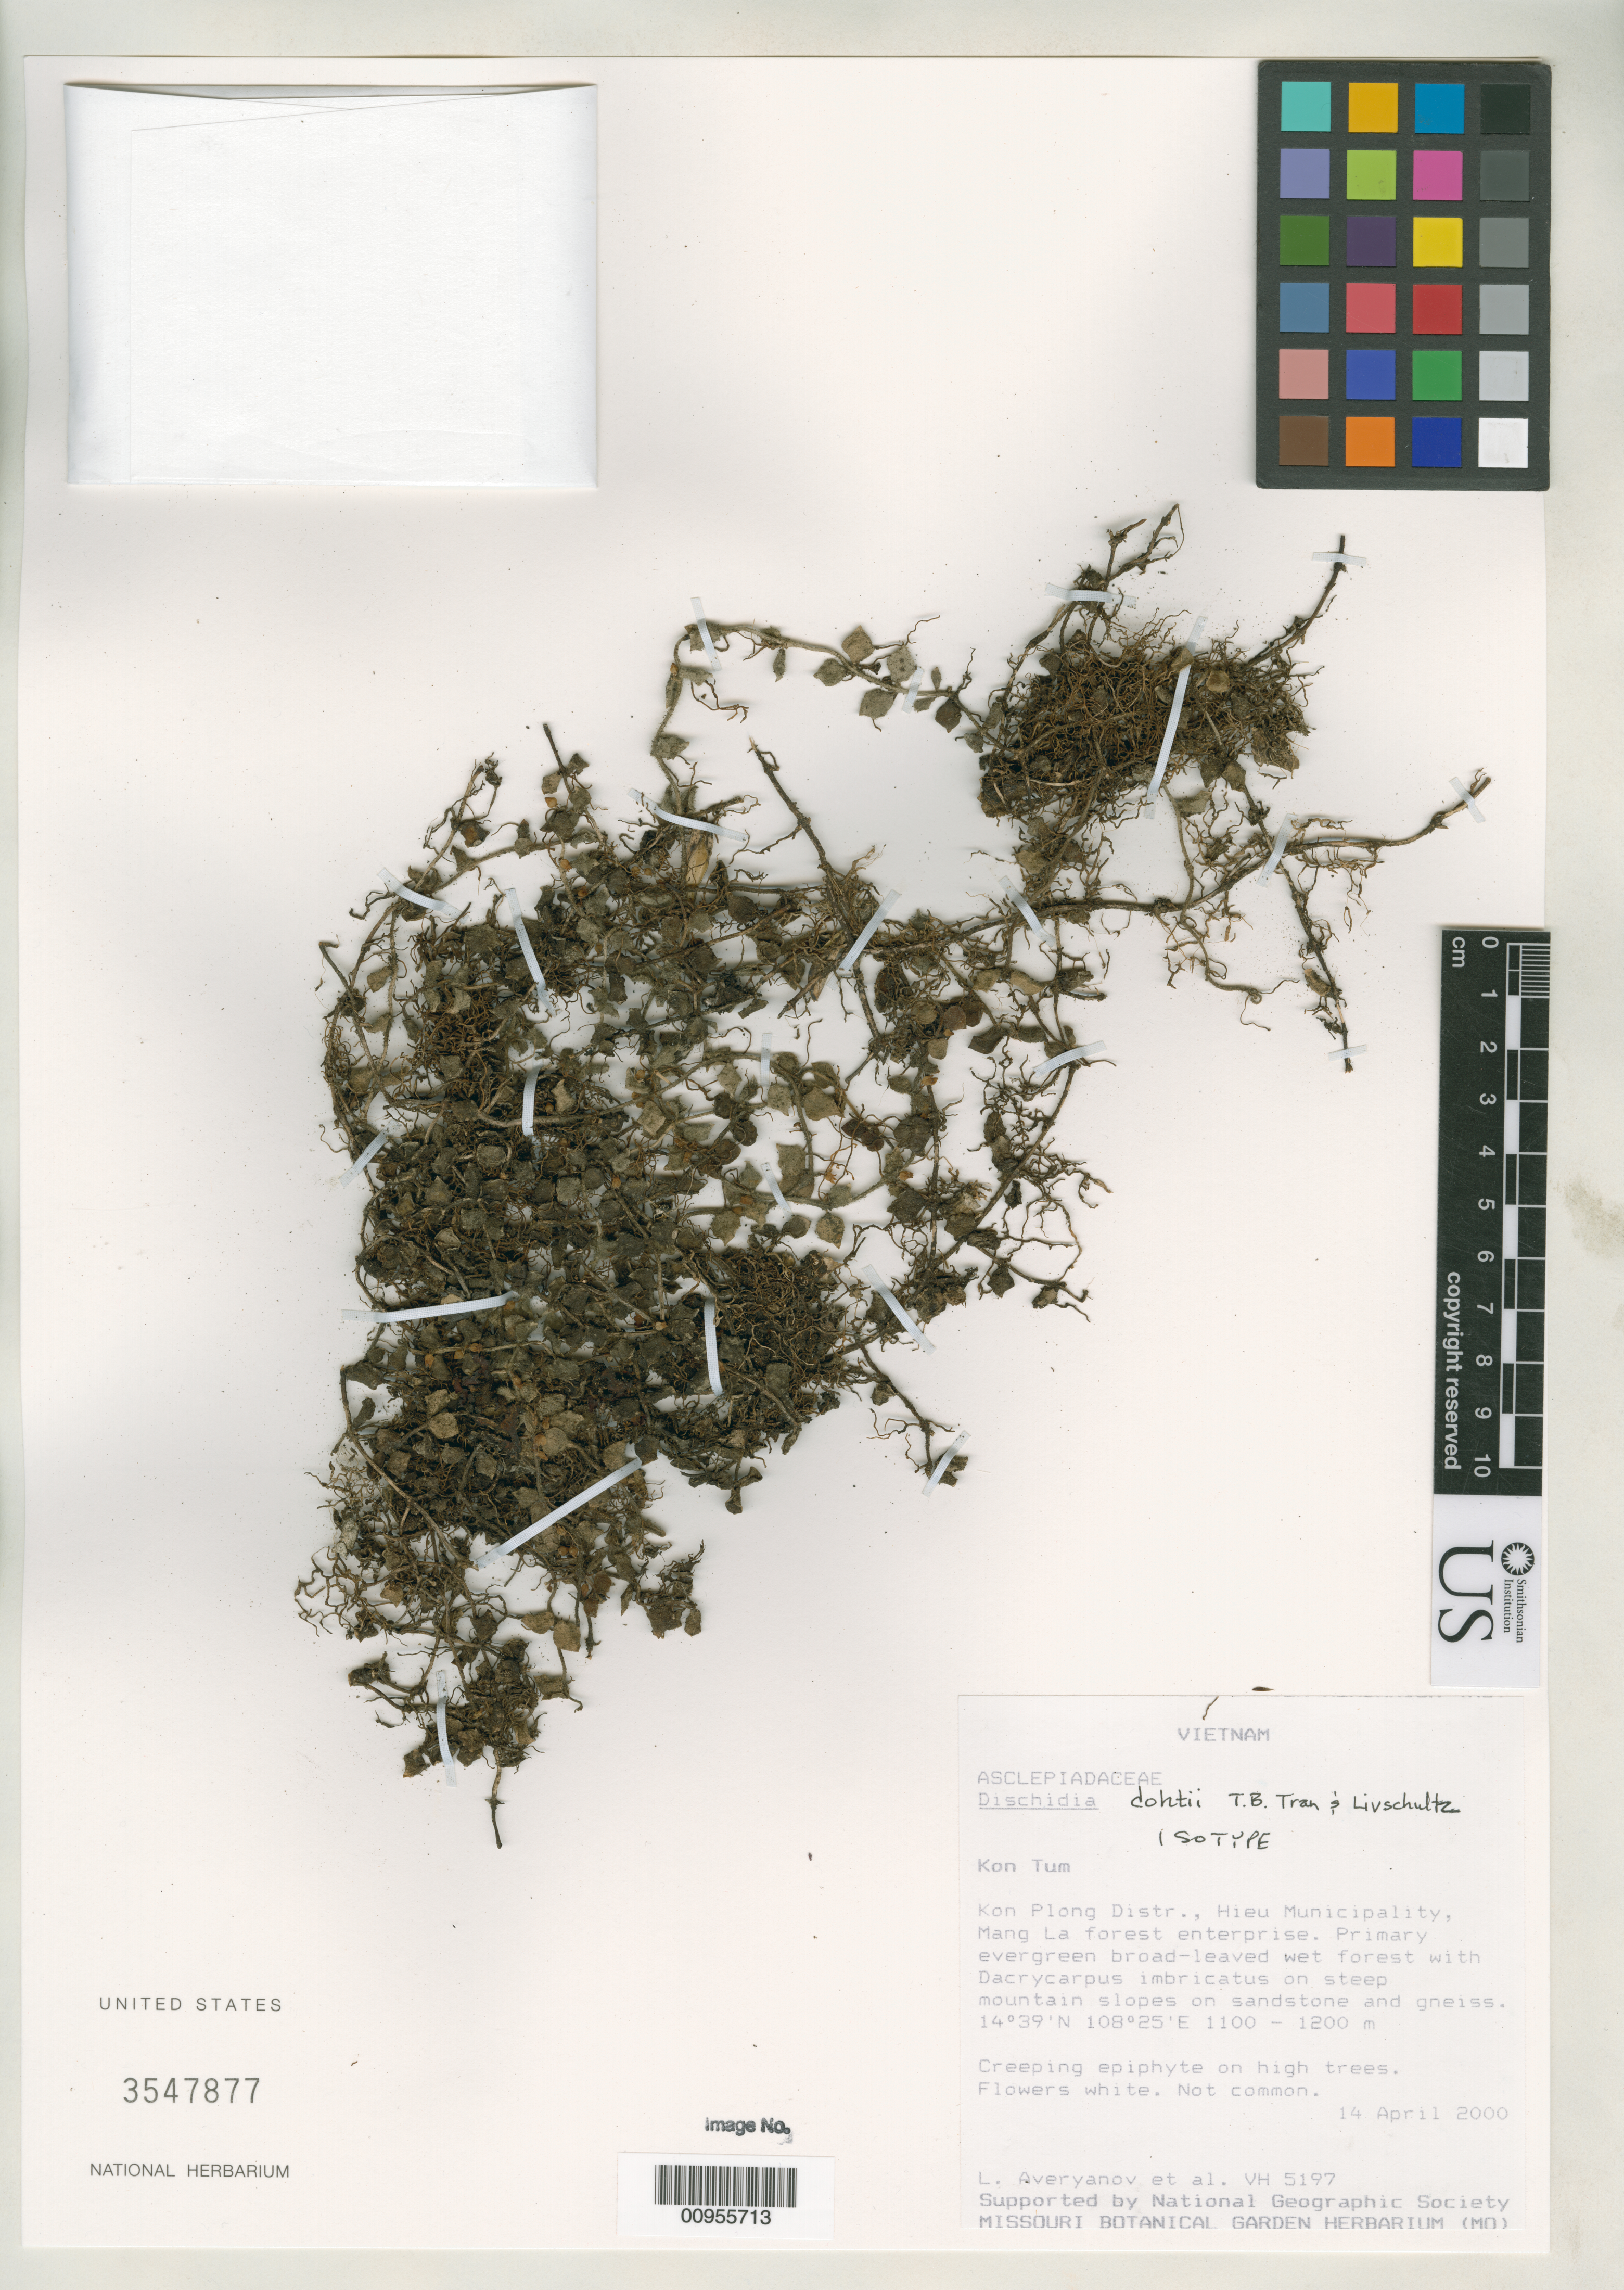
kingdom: Plantae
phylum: Tracheophyta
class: Magnoliopsida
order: Gentianales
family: Apocynaceae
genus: Dischidia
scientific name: Dischidia dohtii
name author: Tran & Livschultz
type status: Isotype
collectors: L. Averyanov & et al.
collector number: VH 5197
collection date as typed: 14 Apr 2000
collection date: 2000-04-14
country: Vietnam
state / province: Kon Tum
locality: Kon Plong Distr., Hieu Municipality, Mang La forest enterprise.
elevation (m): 1100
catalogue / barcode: US 3547877